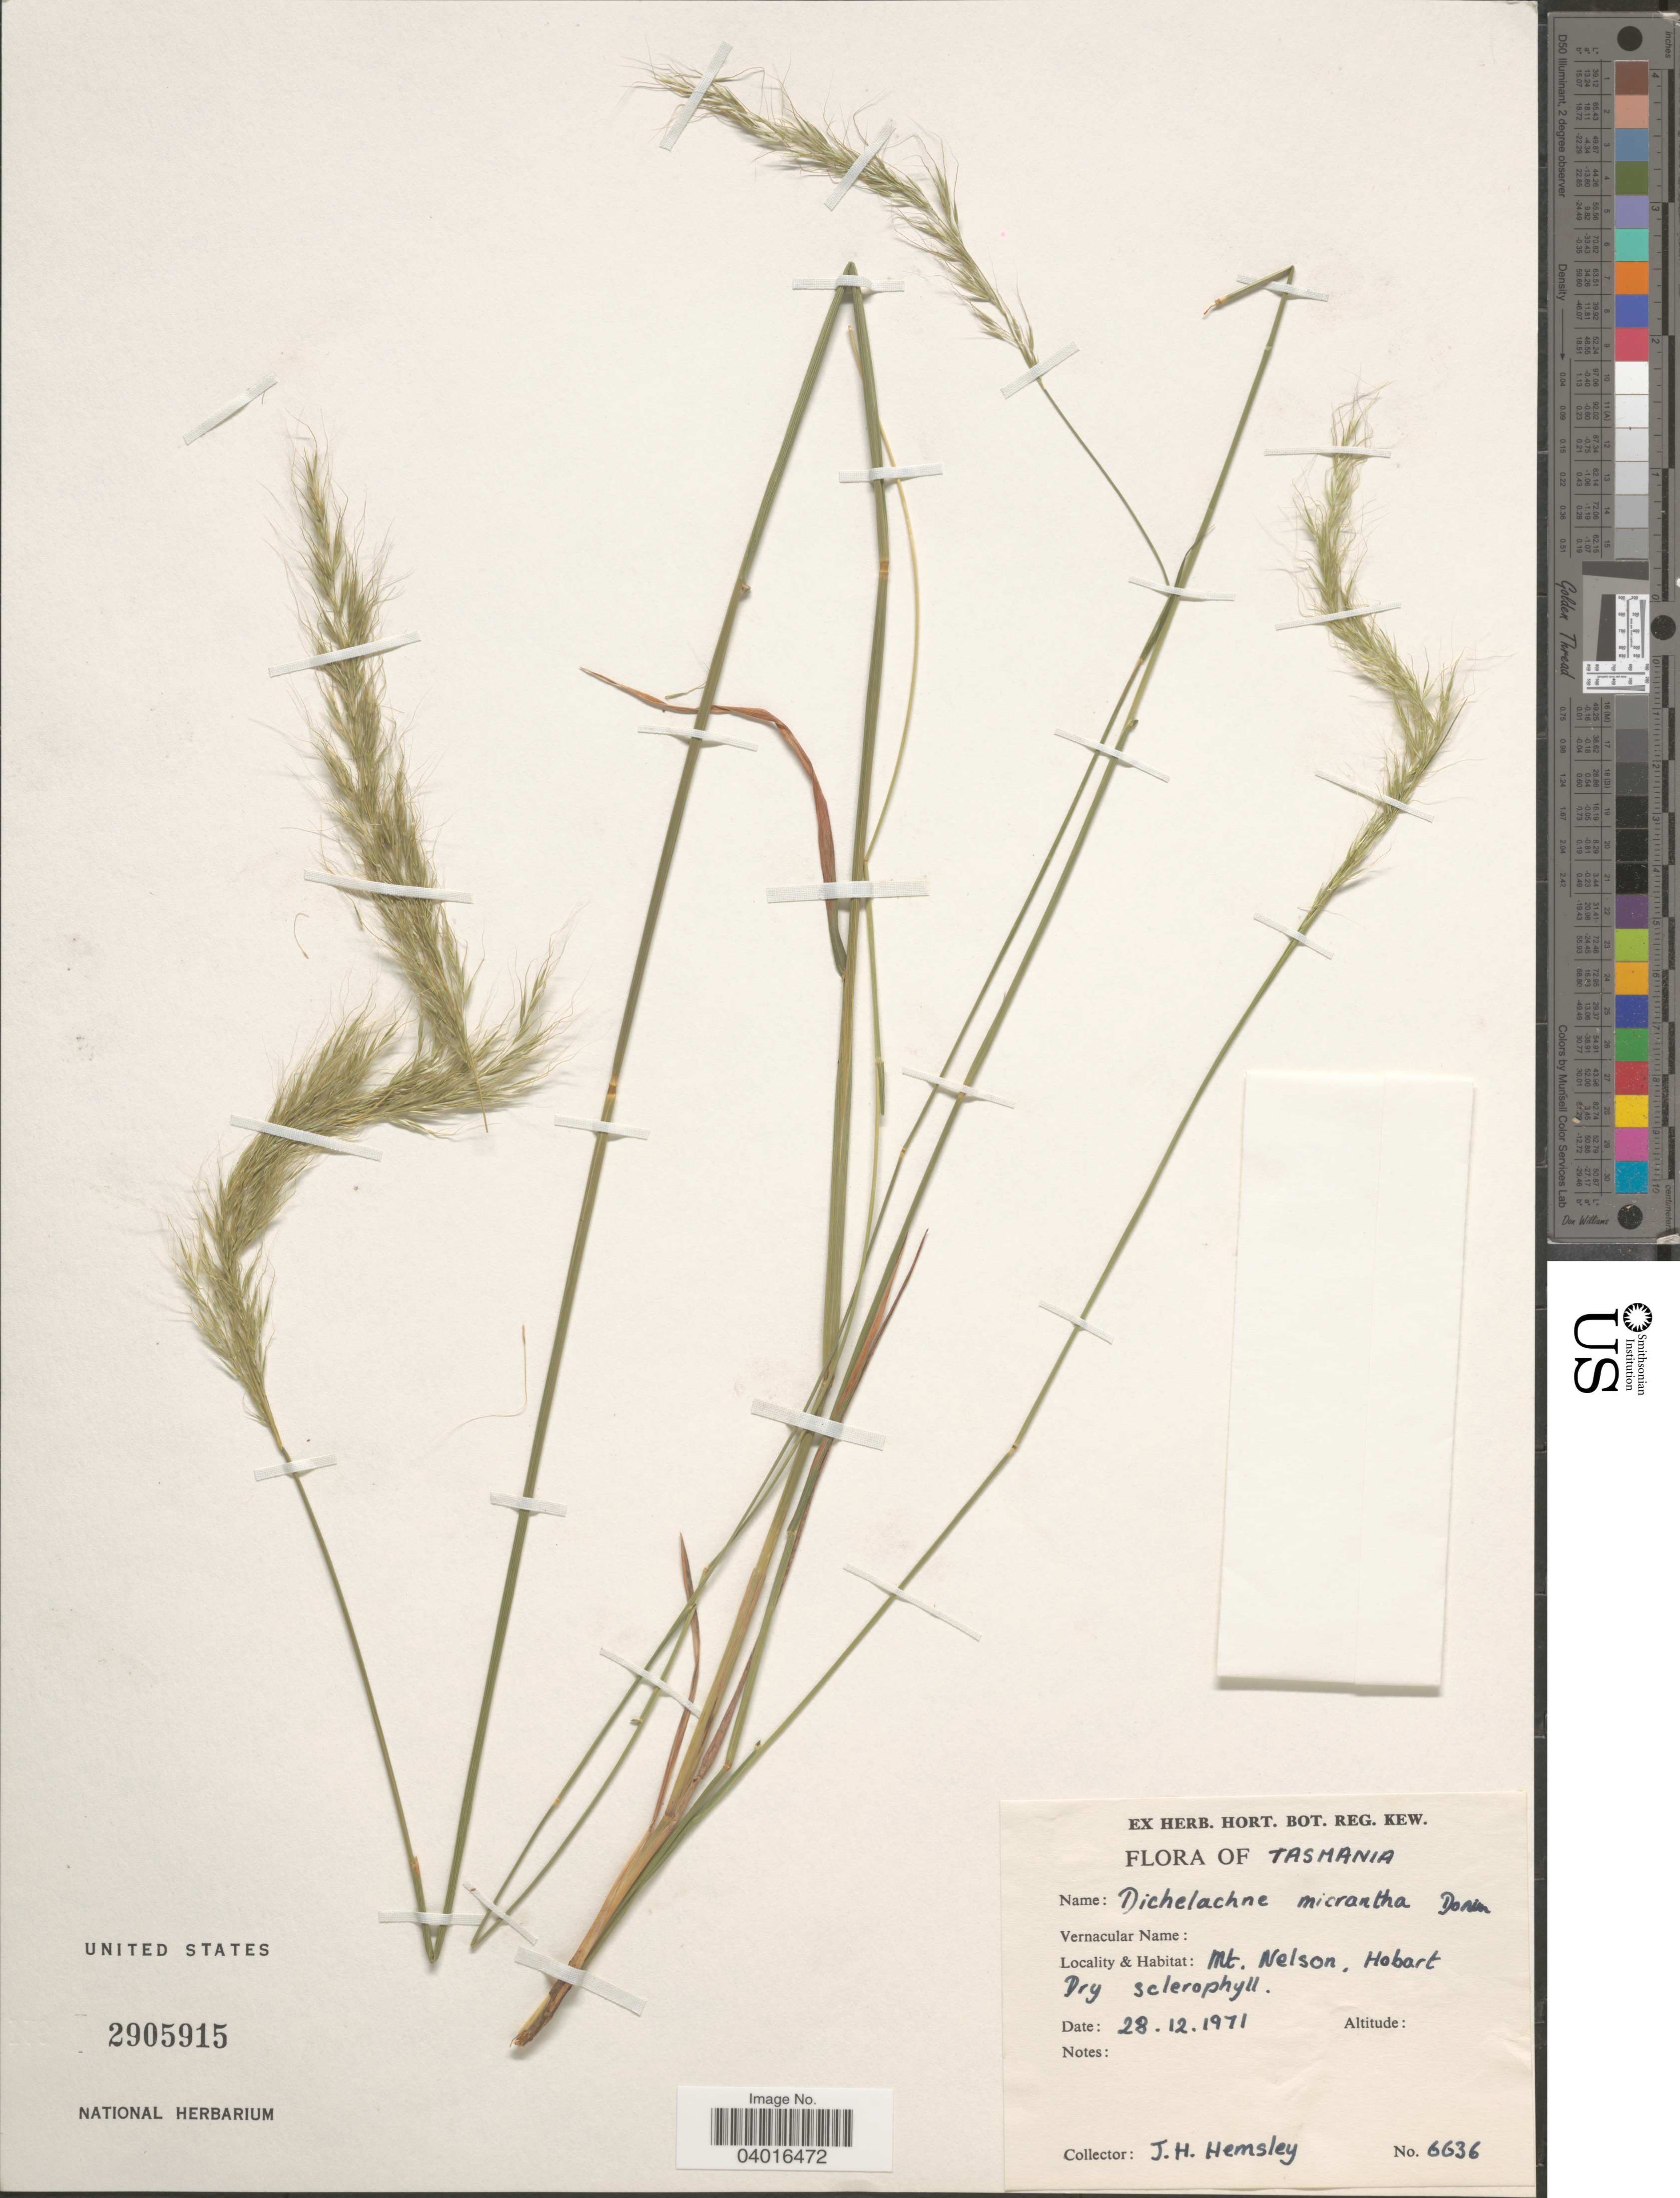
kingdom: Plantae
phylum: Tracheophyta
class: Liliopsida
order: Poales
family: Poaceae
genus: Dichelachne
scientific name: Dichelachne micrantha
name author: (Cav.) Domin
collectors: J. H. Hemsley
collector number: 6636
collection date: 1971-12-28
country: Australia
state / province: Tasmania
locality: Mt. Nelson, Hobart.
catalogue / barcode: US 2905915